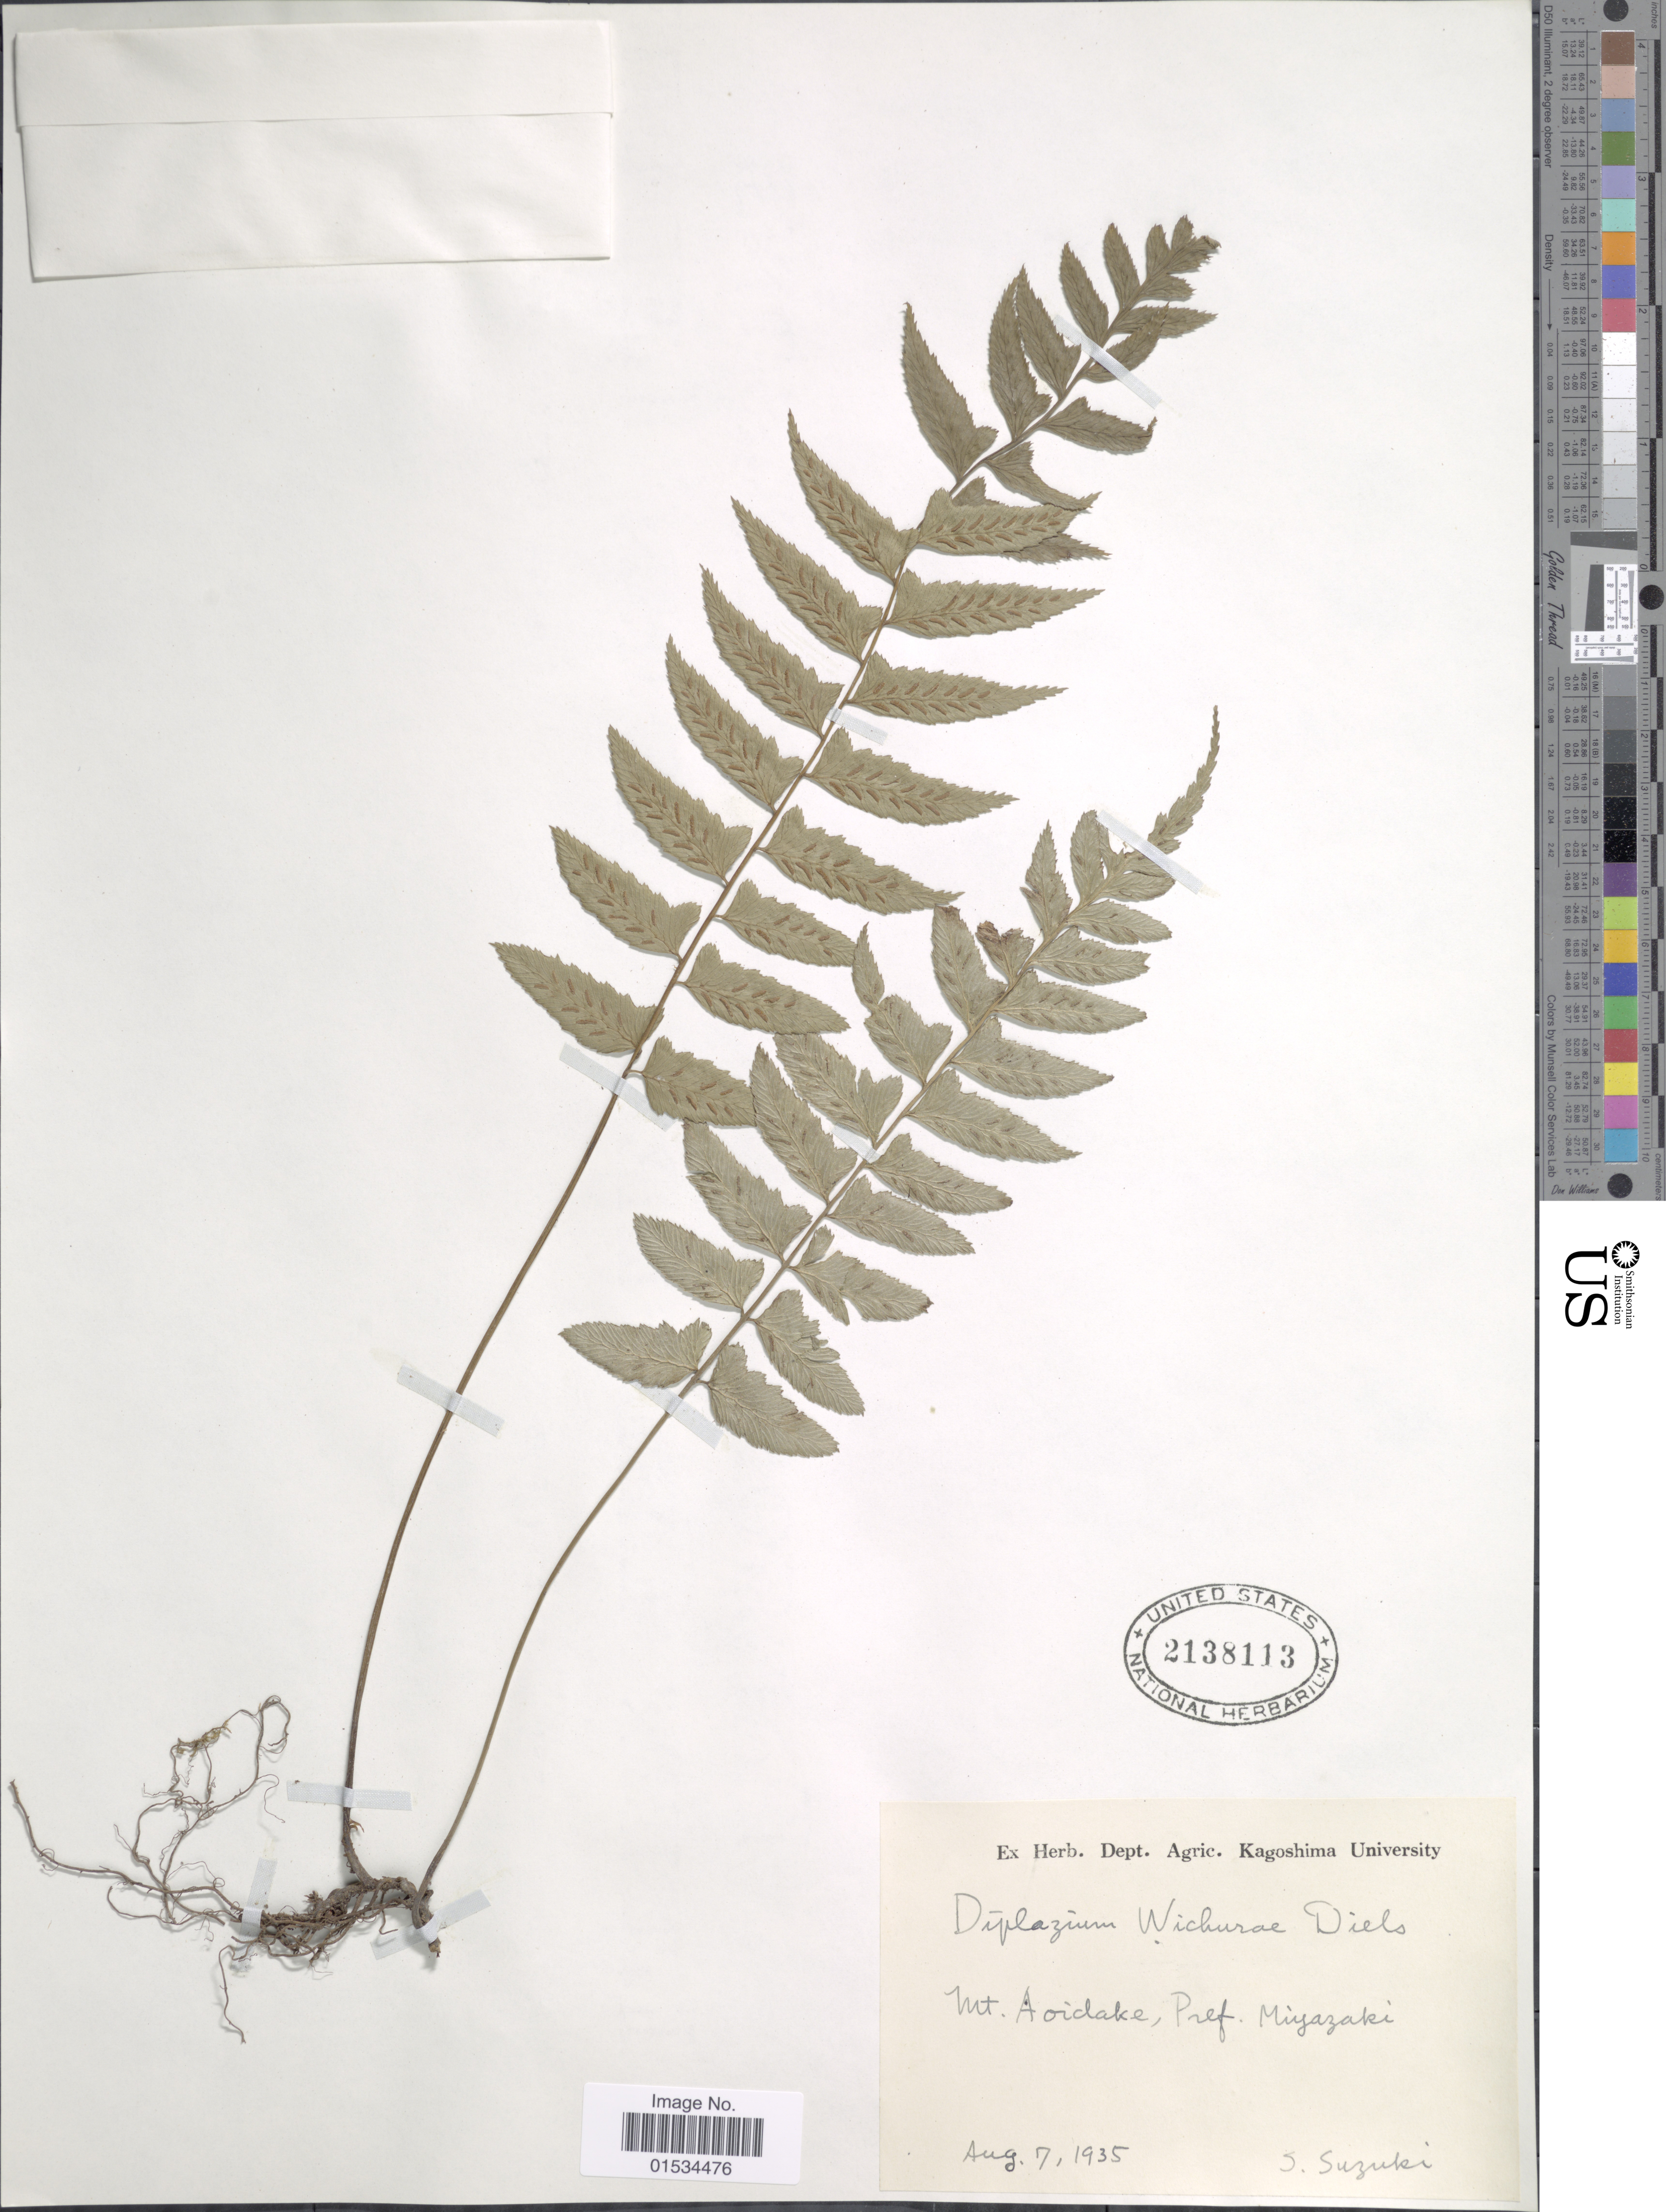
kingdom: Plantae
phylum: Tracheophyta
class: Polypodiopsida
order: Polypodiales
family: Athyriaceae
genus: Diplazium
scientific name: Diplazium wichurae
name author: (Mett.) Diels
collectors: S. Suzuki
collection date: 1935-08-07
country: Japan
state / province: Miyazaki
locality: Mt. Aoidake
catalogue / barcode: US 2138113